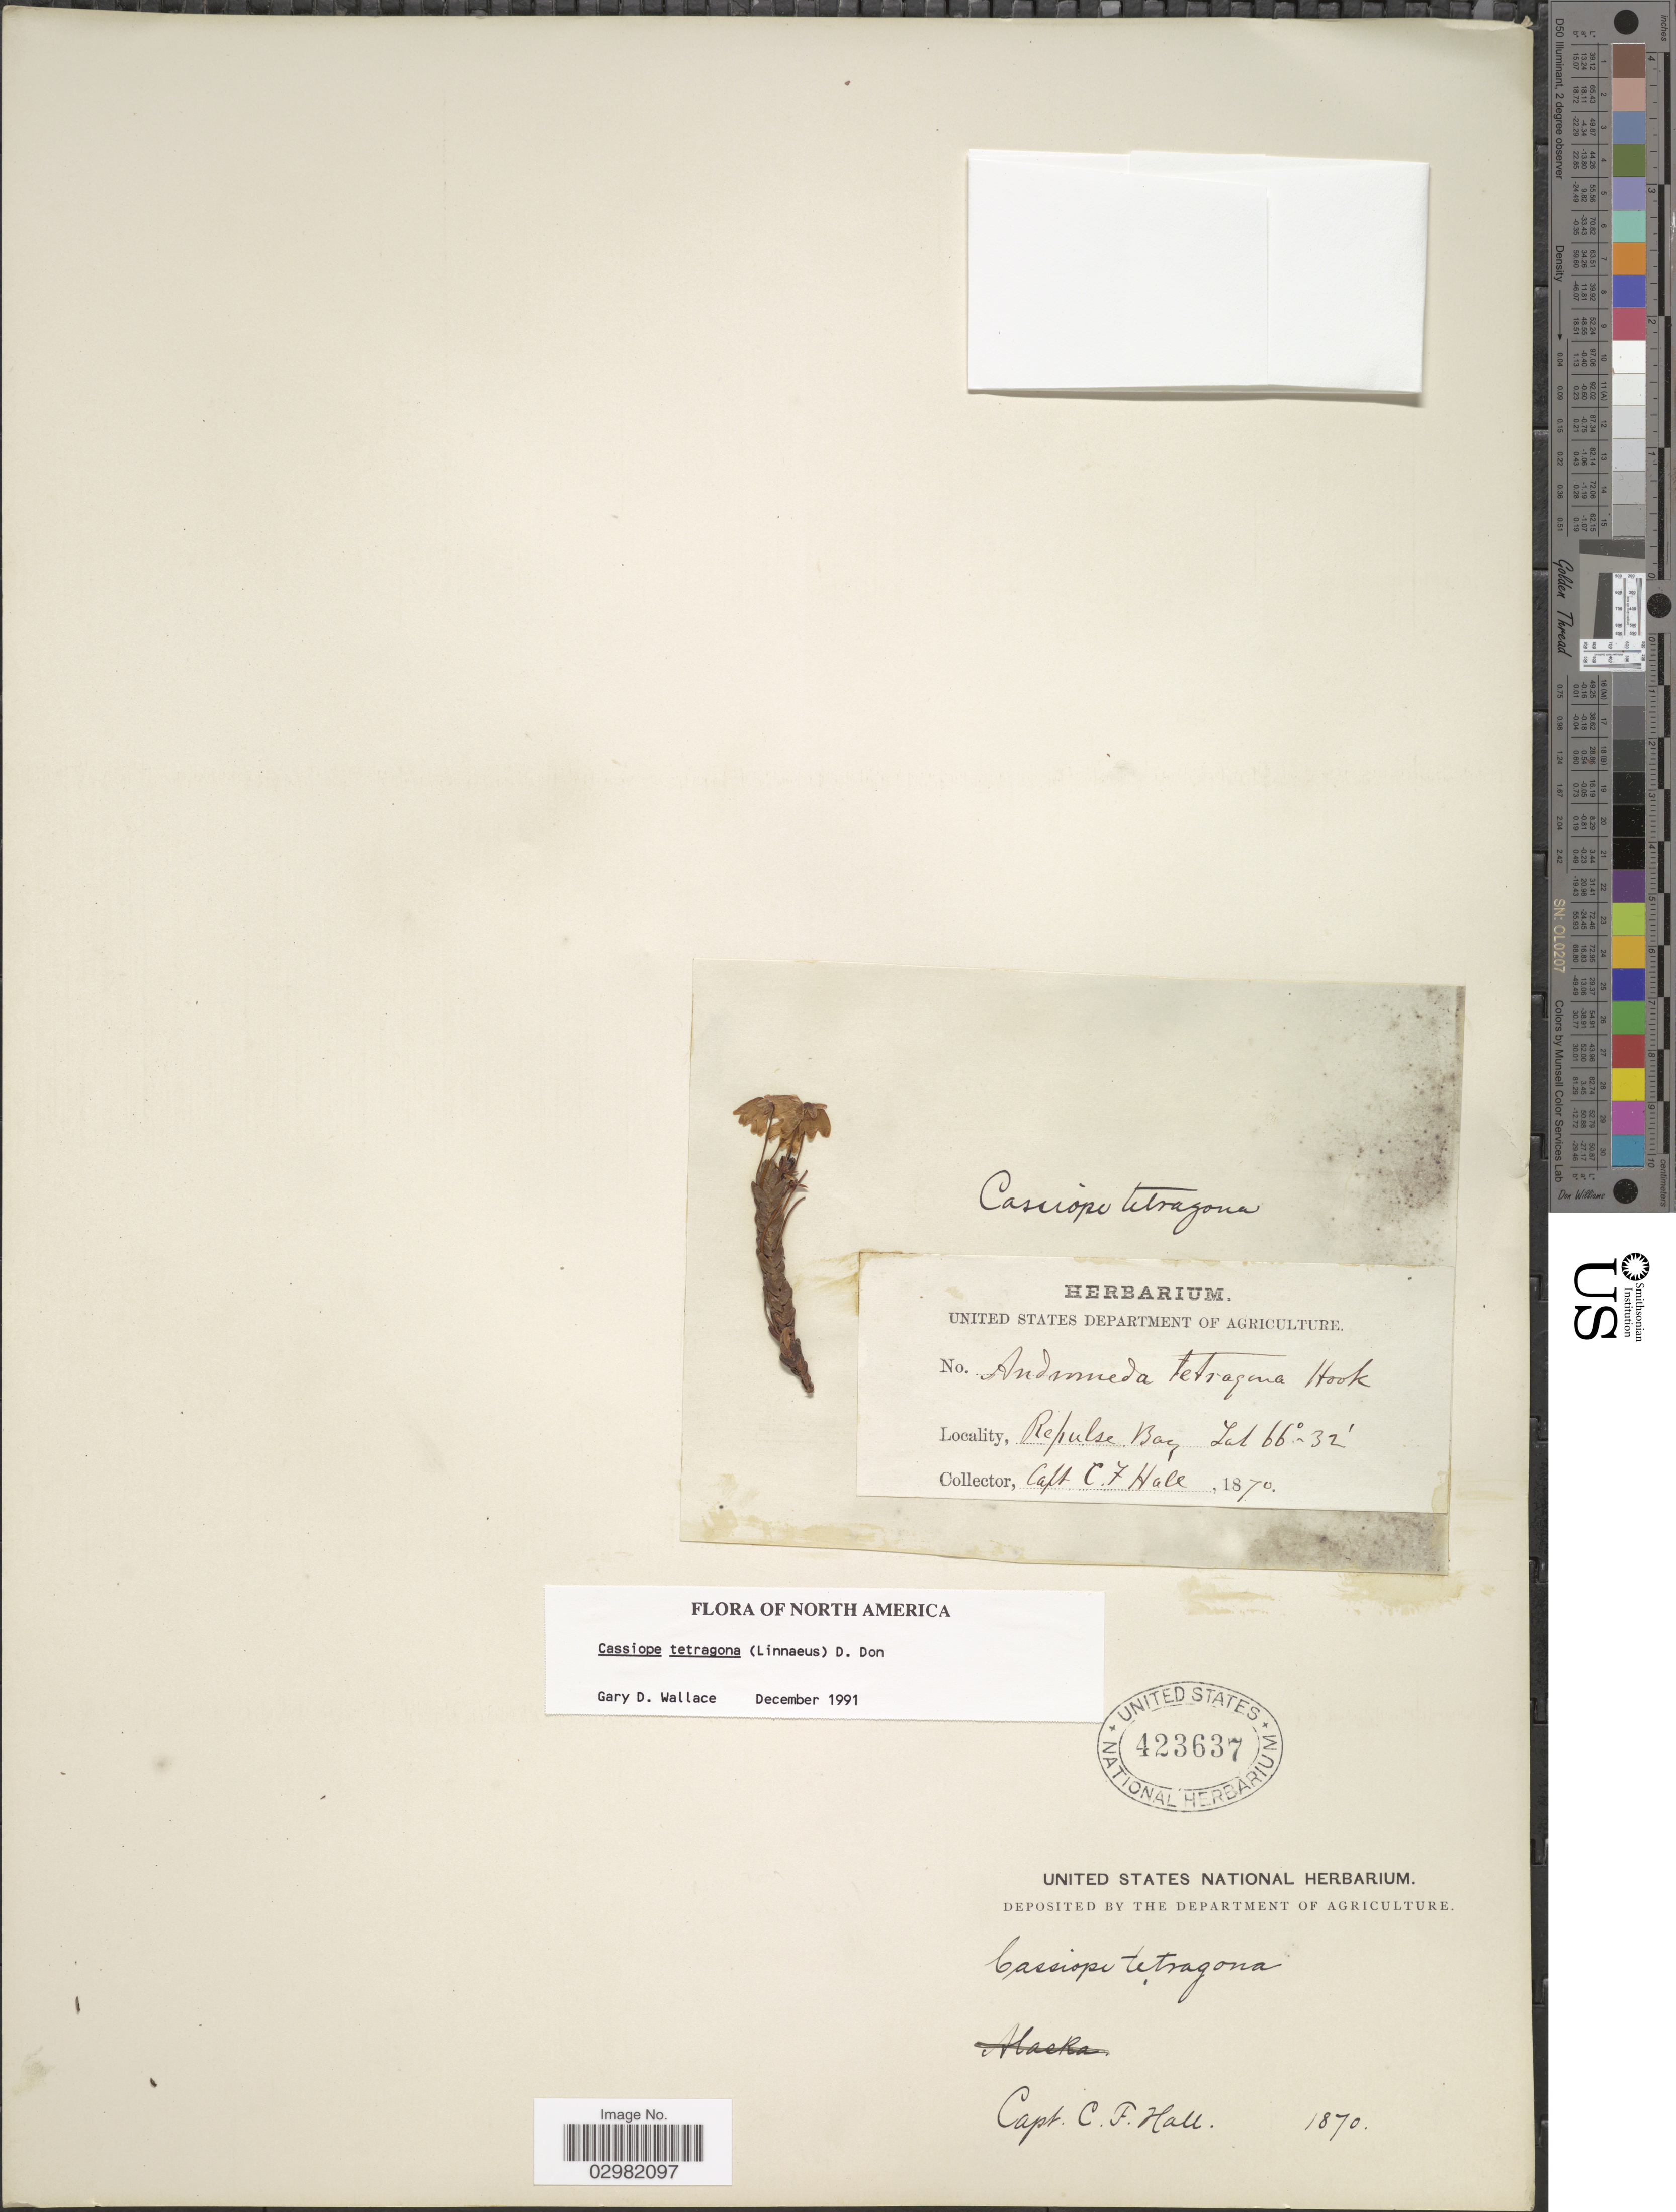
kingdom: Plantae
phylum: Tracheophyta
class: Magnoliopsida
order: Ericales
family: Ericaceae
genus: Cassiope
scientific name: Cassiope tetragona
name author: (L.) D. Don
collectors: C. Hall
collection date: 1870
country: Canada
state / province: Nunavut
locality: Repulse Bay.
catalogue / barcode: US 423637